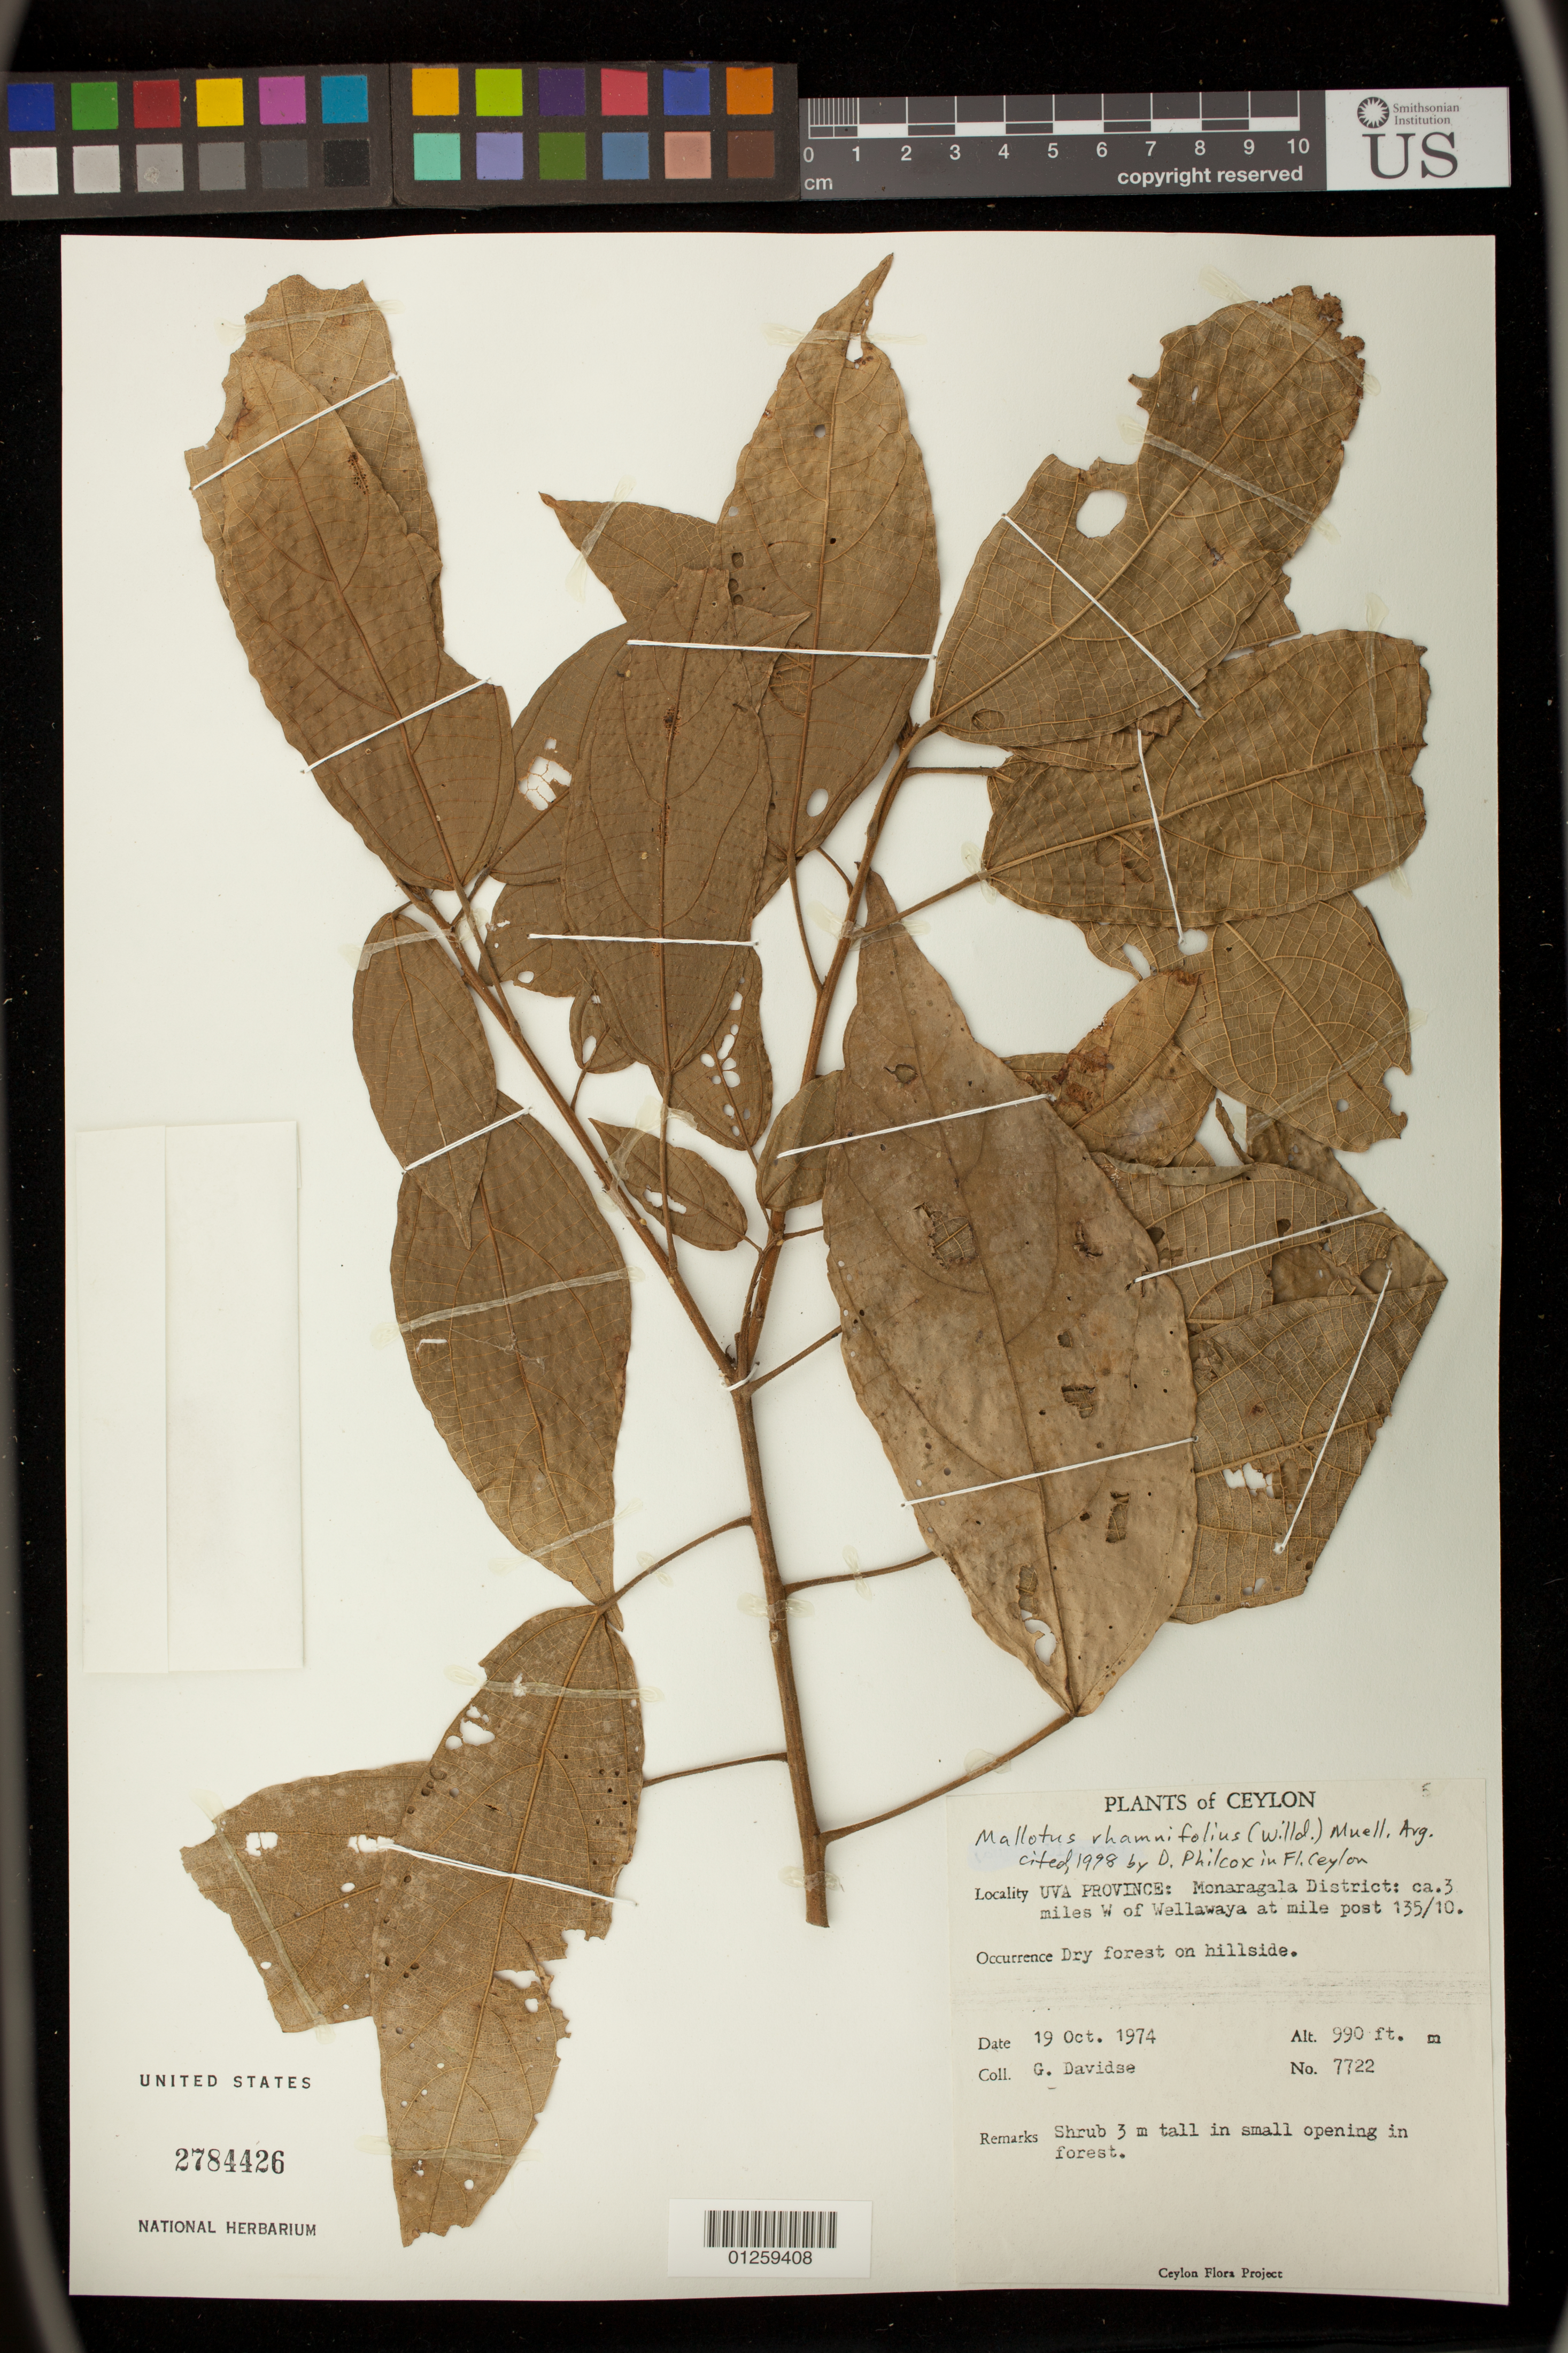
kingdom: Plantae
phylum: Tracheophyta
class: Magnoliopsida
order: Malpighiales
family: Euphorbiaceae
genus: Mallotus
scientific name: Mallotus rhamnifolius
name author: (Willd.) Müll. Arg.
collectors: G. Davidse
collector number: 7722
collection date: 1974-10-19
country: Sri Lanka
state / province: Uva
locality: Monaragala District: ca. 3 miles W of Wellawaya at mile post 135/10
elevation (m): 302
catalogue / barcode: US 2784426